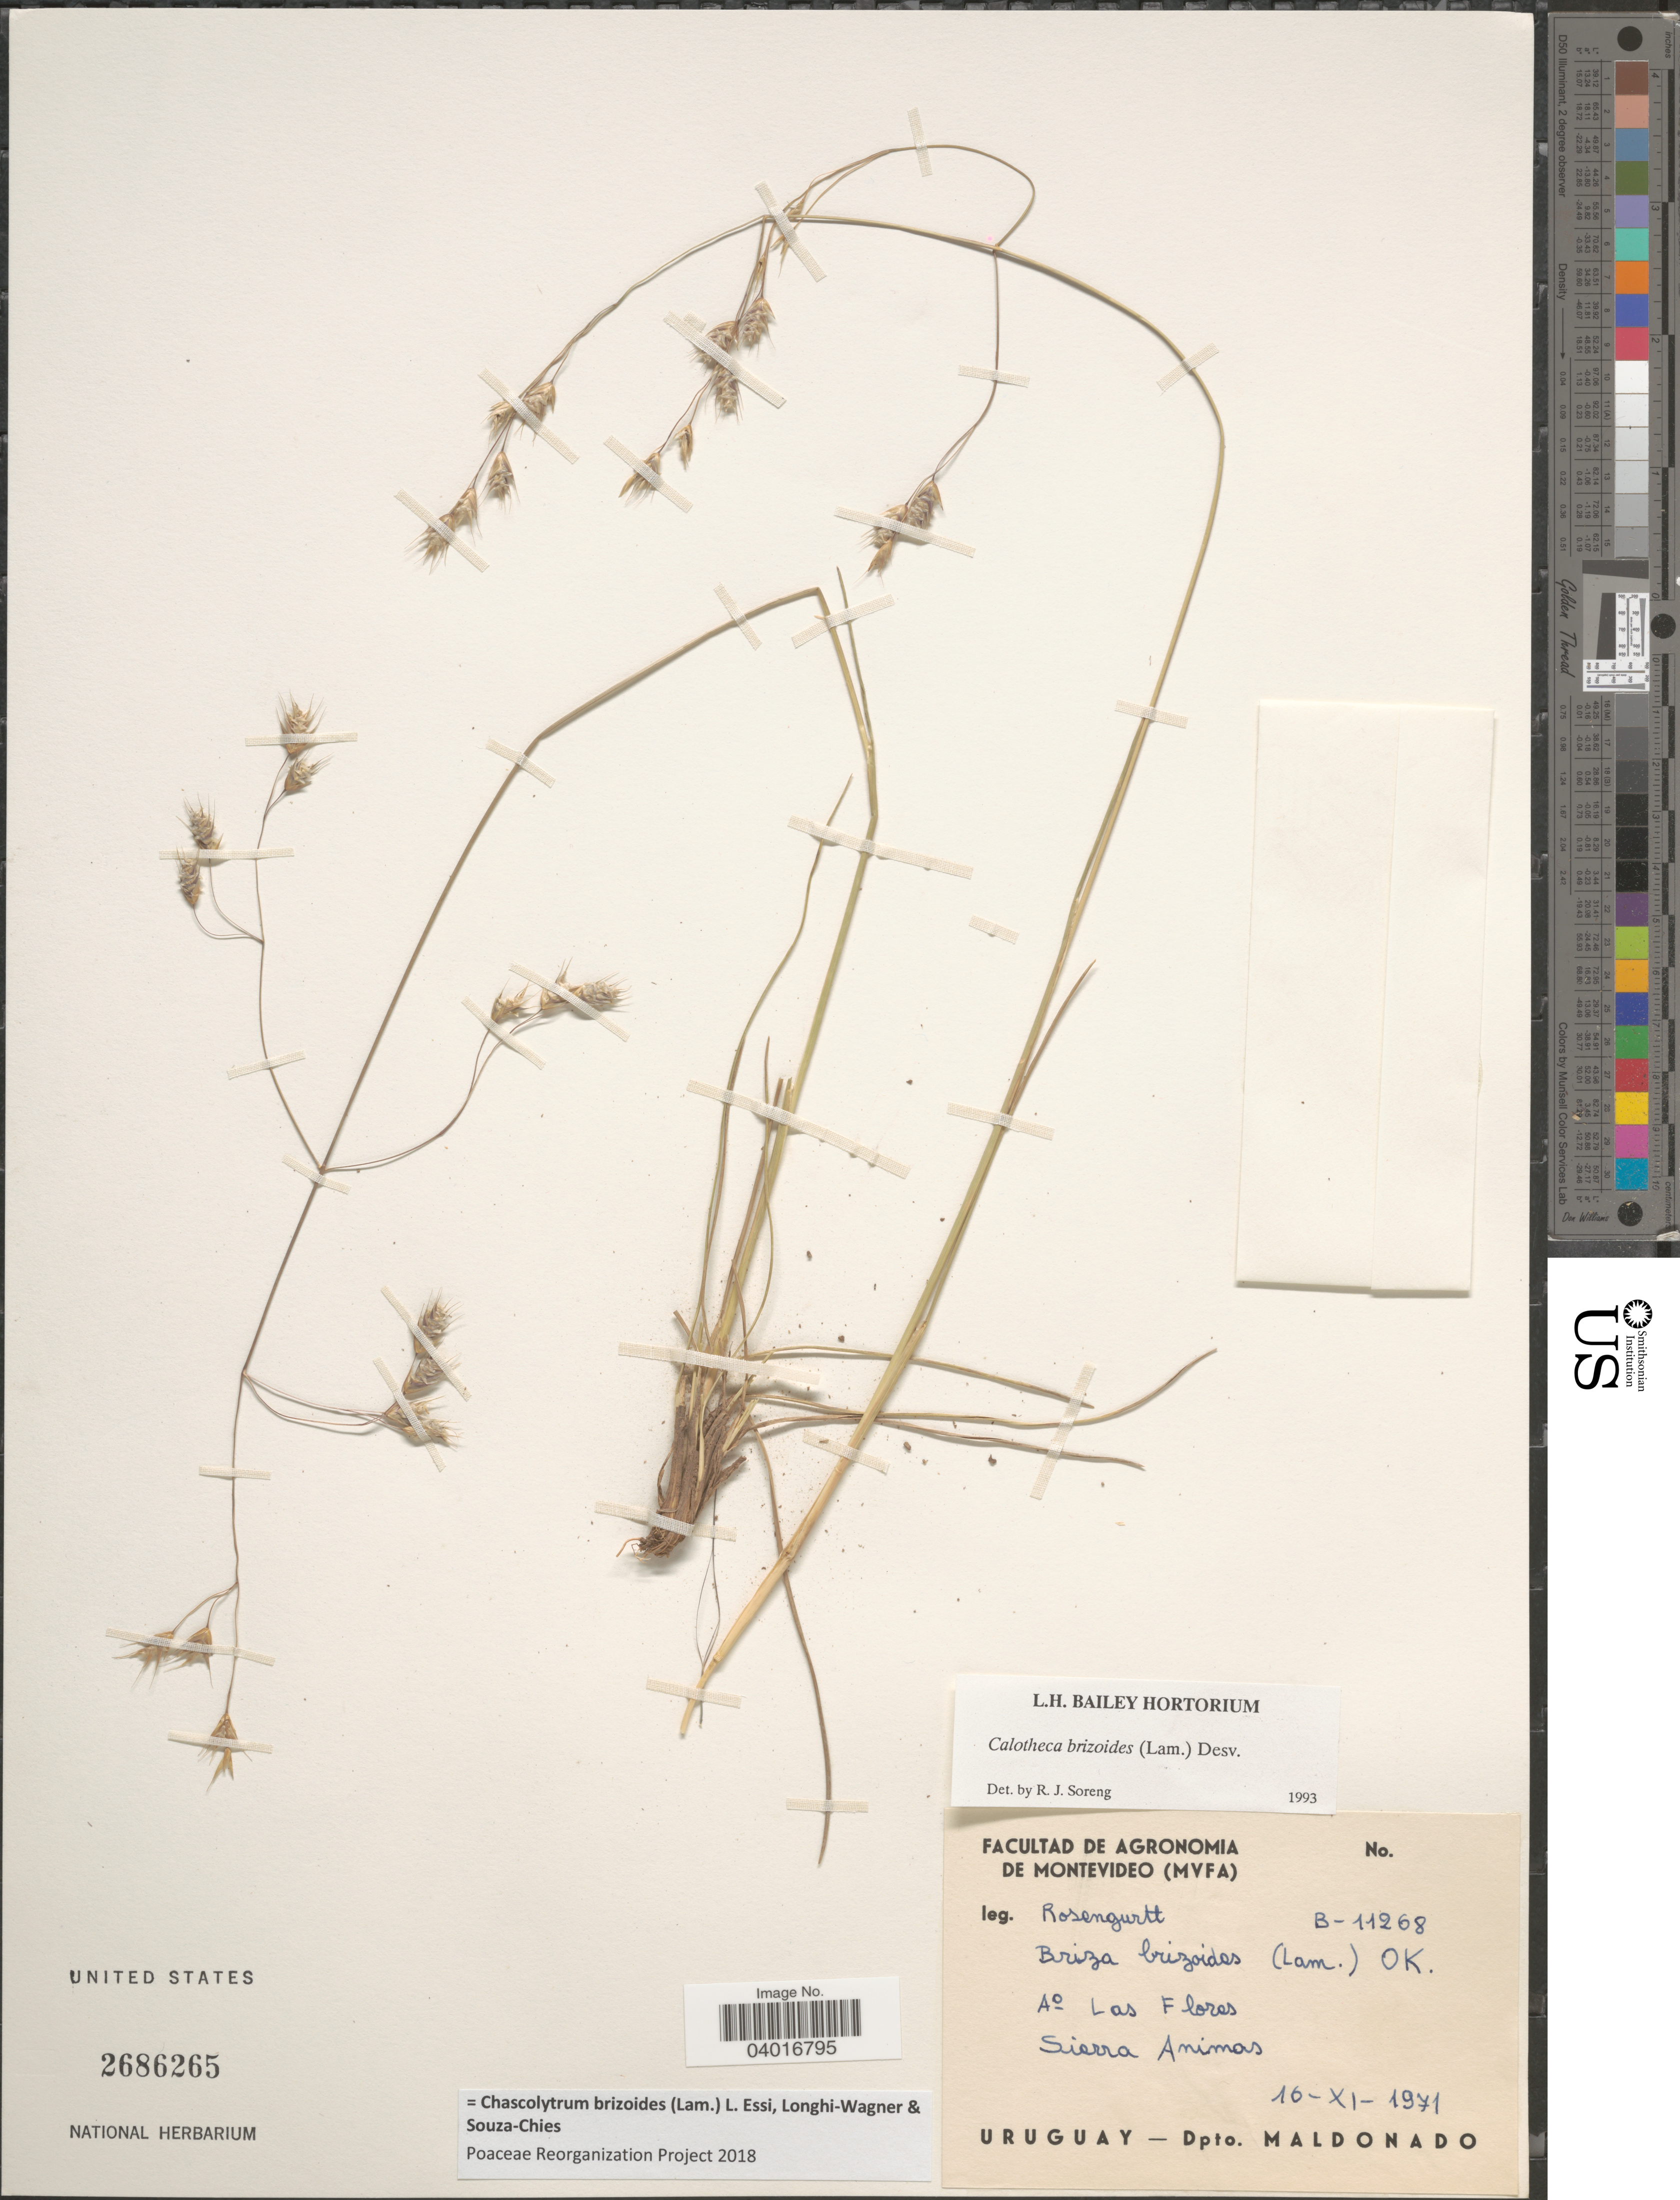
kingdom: Plantae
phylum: Tracheophyta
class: Liliopsida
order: Poales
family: Poaceae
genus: Chascolytrum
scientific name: Chascolytrum brizoides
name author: (Lam.) L. Essi et al.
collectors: Rosengurtt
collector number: B-11268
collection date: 1971-11-16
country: Uruguay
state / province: Maldonado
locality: Aº Las Flores. Sierra Animas. Dpto. Maldonado.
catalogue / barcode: US 2686265